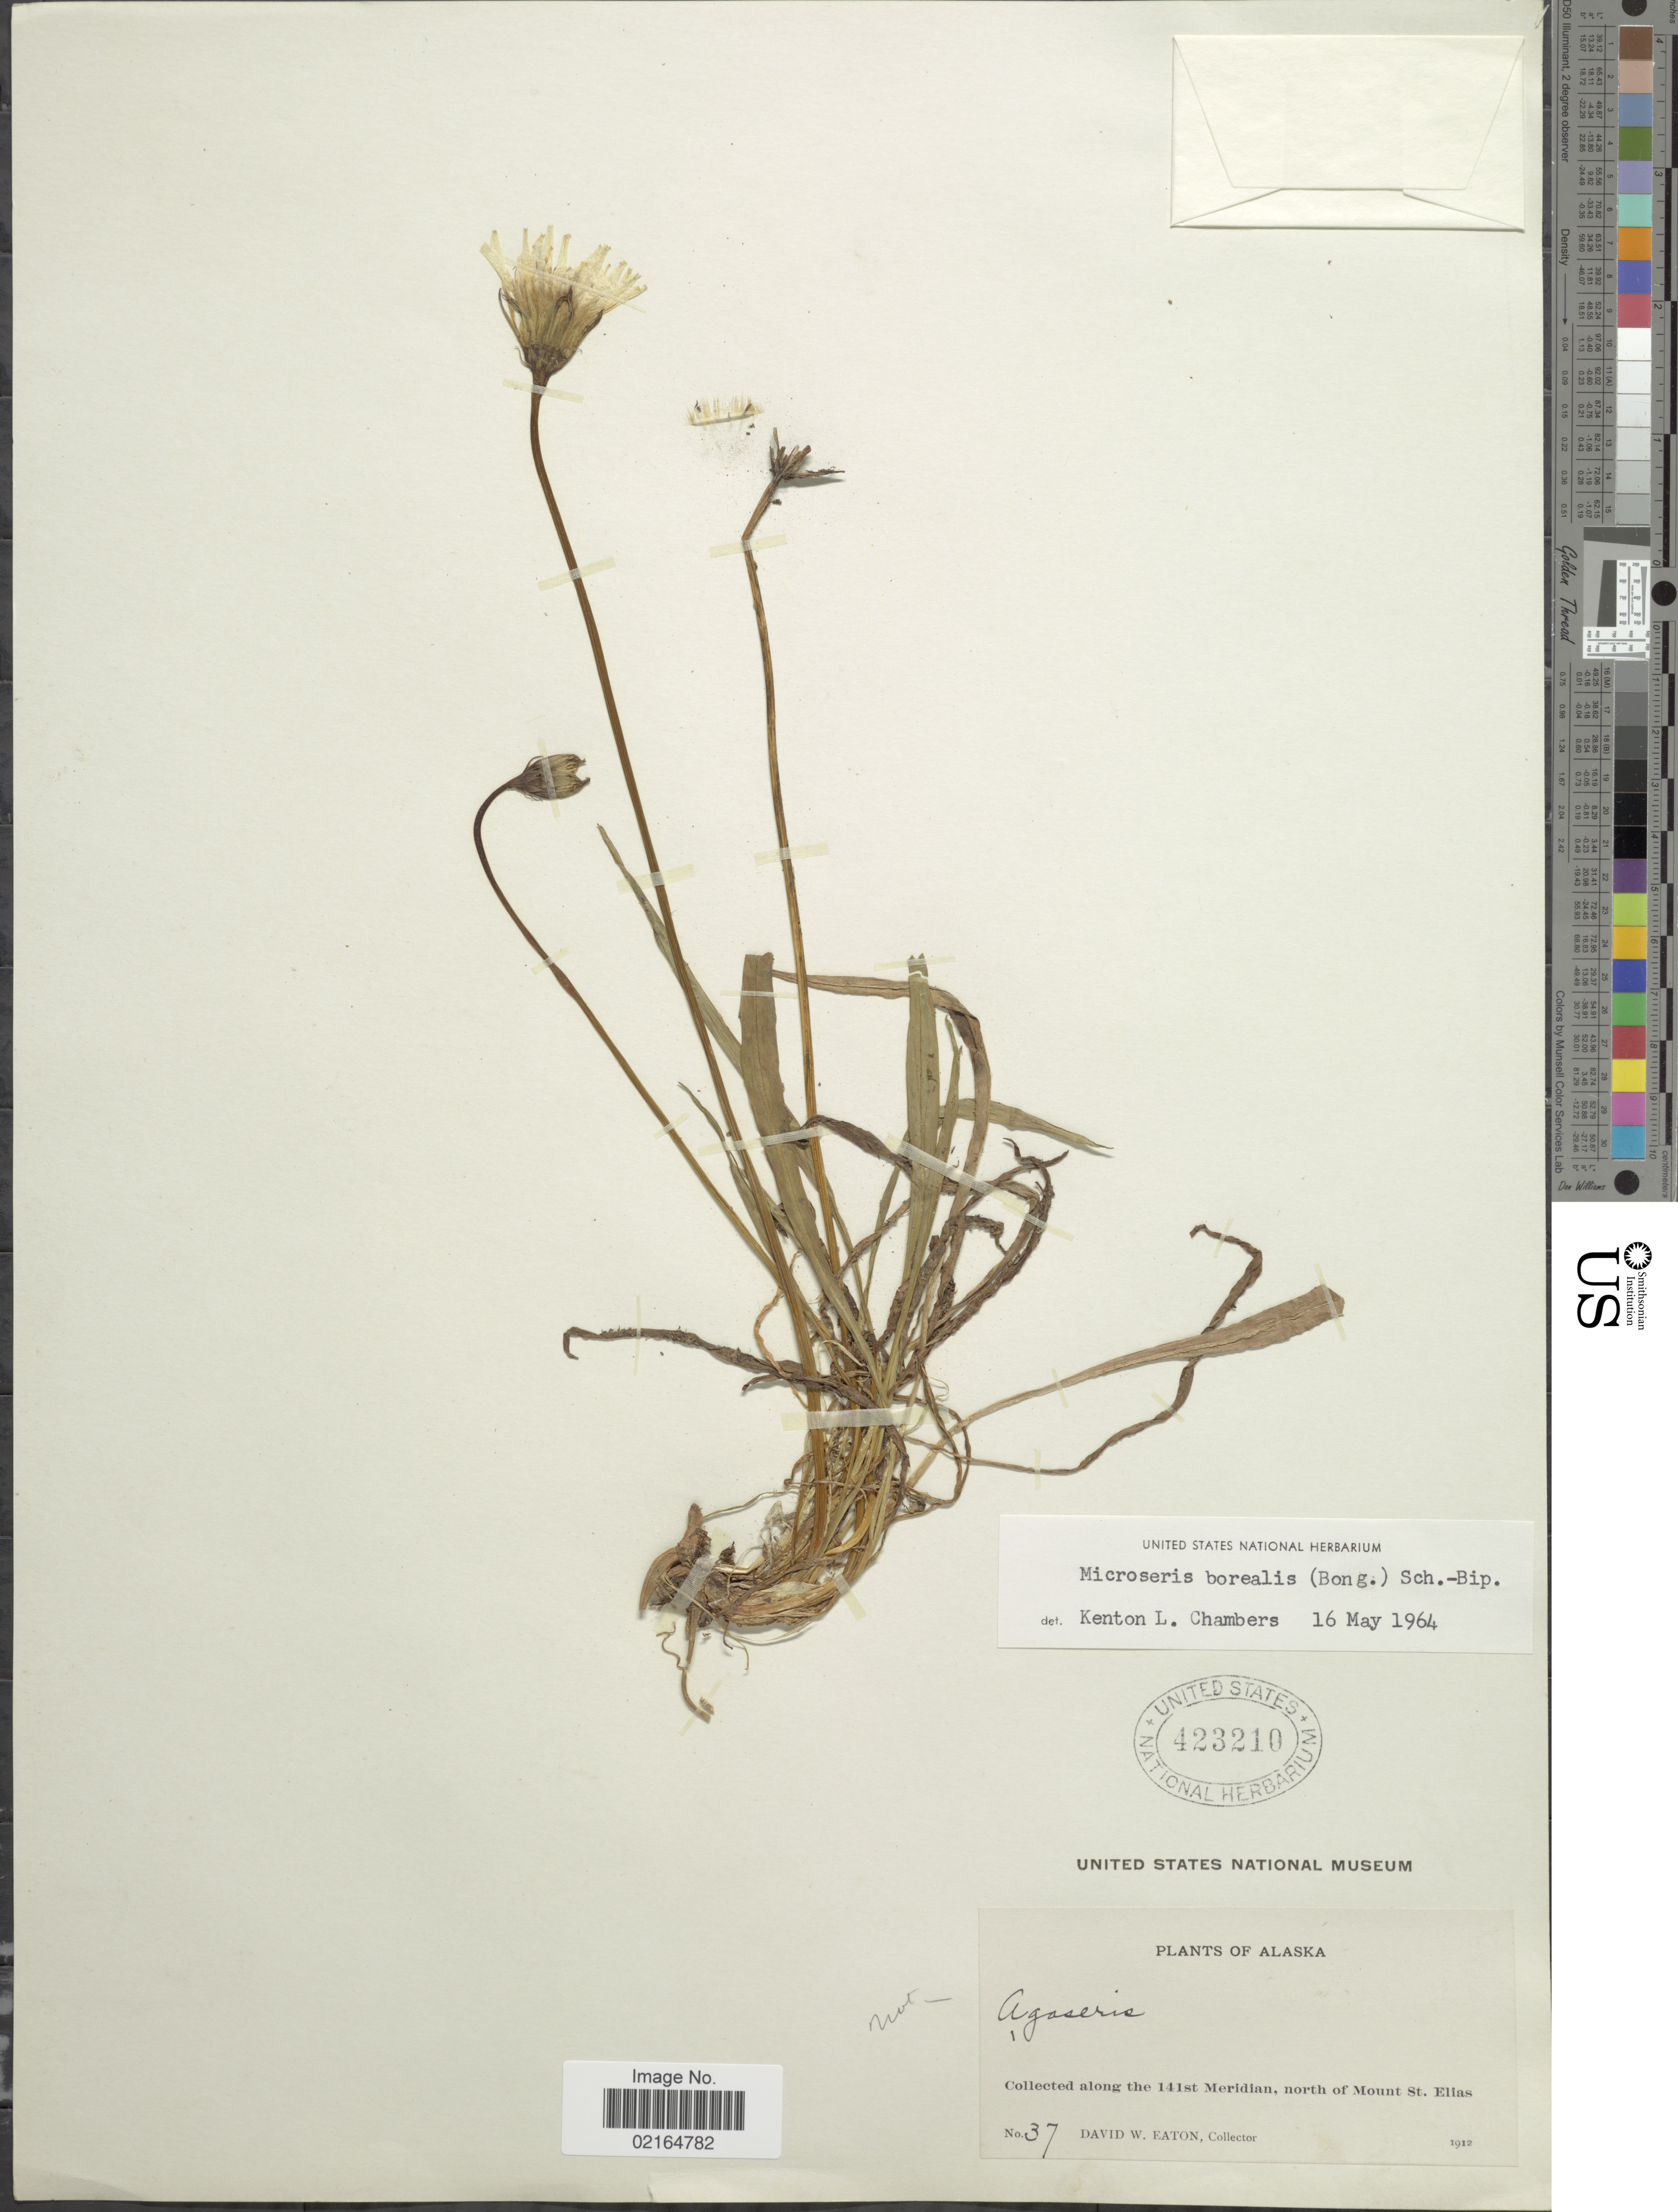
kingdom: Plantae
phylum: Tracheophyta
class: Magnoliopsida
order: Asterales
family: Asteraceae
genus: Microseris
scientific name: Microseris borealis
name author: (Bong.) Sch. Bip.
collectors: D. Eaton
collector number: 37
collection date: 1912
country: United States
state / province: Alaska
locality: Along the 141st Meridian, north of Mount St. Elias.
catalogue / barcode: US 423210